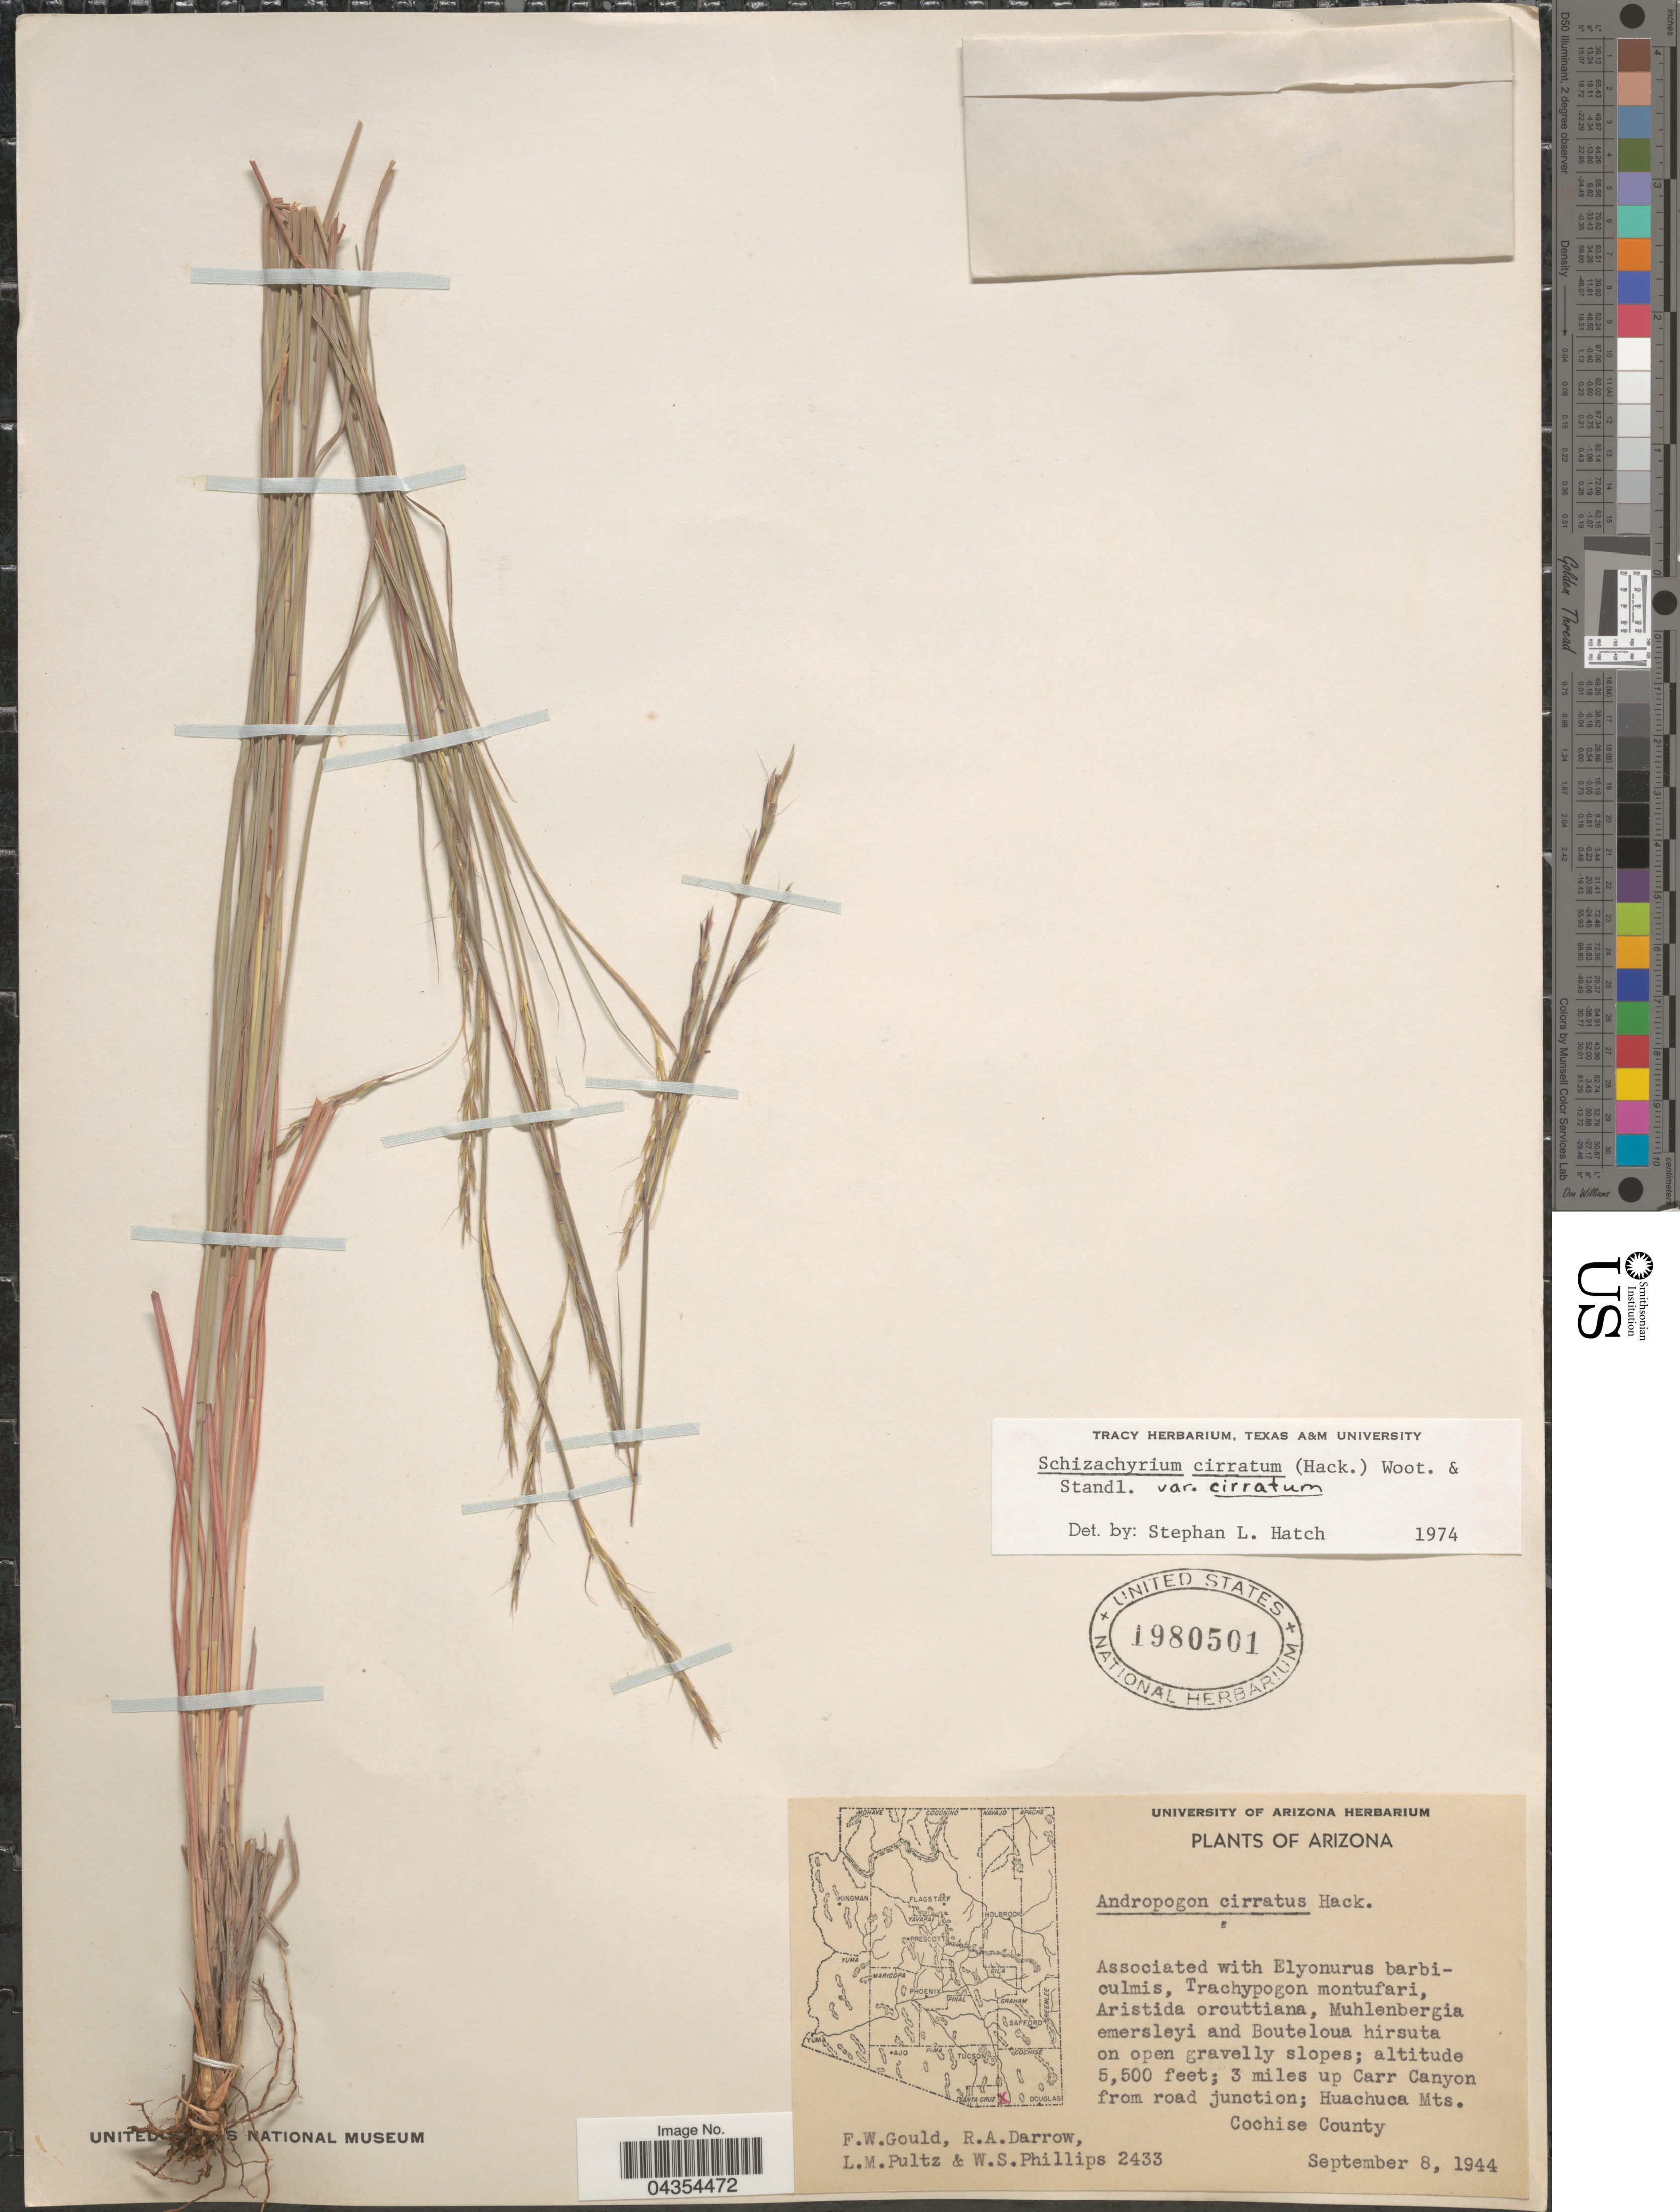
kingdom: Plantae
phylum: Tracheophyta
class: Liliopsida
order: Poales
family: Poaceae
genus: Schizachyrium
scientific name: Schizachyrium cirratum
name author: (Hack.) Wooton & Standl.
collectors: F. W. Gould, R. A. Darrow, L. Pultz & W. S. Phillips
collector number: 2433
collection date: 1944-09-08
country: United States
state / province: Arizona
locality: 3 miles up Carr Canyon from road junction; Huachuca Mts. Cochise County.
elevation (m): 1676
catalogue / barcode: US 1980501